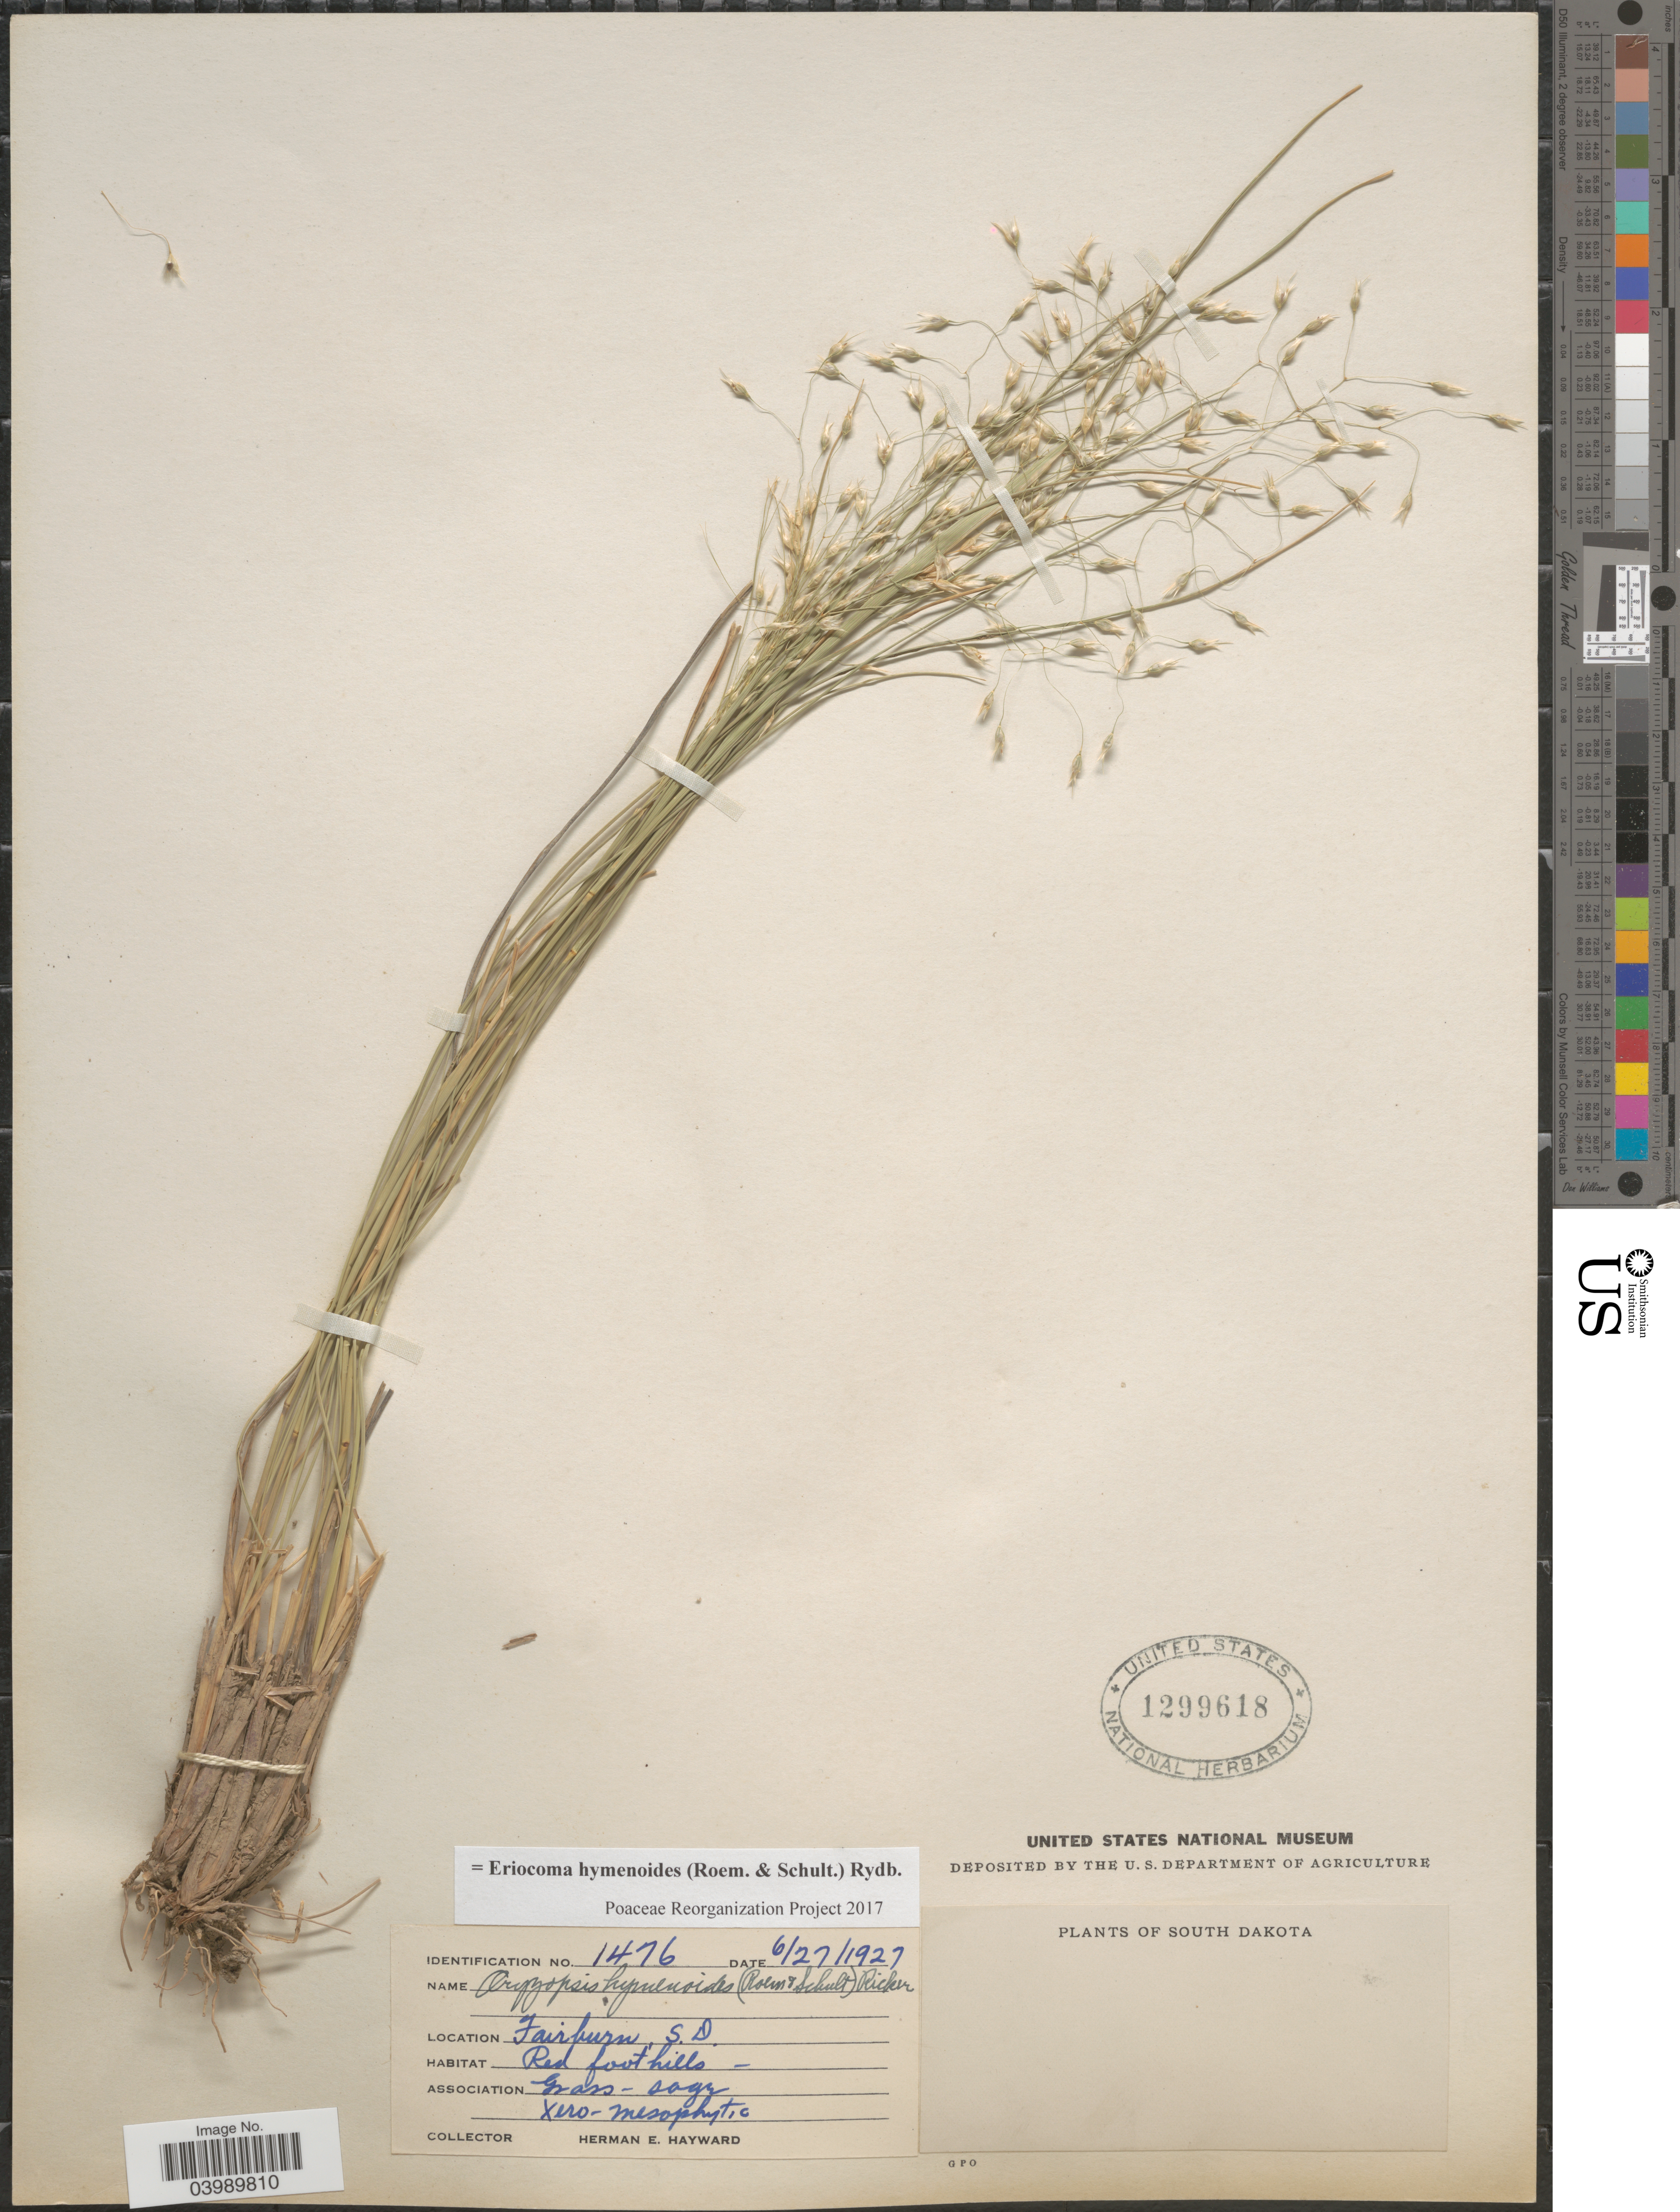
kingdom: Plantae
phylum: Tracheophyta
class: Liliopsida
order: Poales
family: Poaceae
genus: Eriocoma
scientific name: Eriocoma hymenoides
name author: (Roem. & Schult.) Rydb.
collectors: H. Hayward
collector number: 1476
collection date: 1927-06-27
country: United States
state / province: South Dakota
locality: Fairburn. Red foothills.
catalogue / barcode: US 1299618